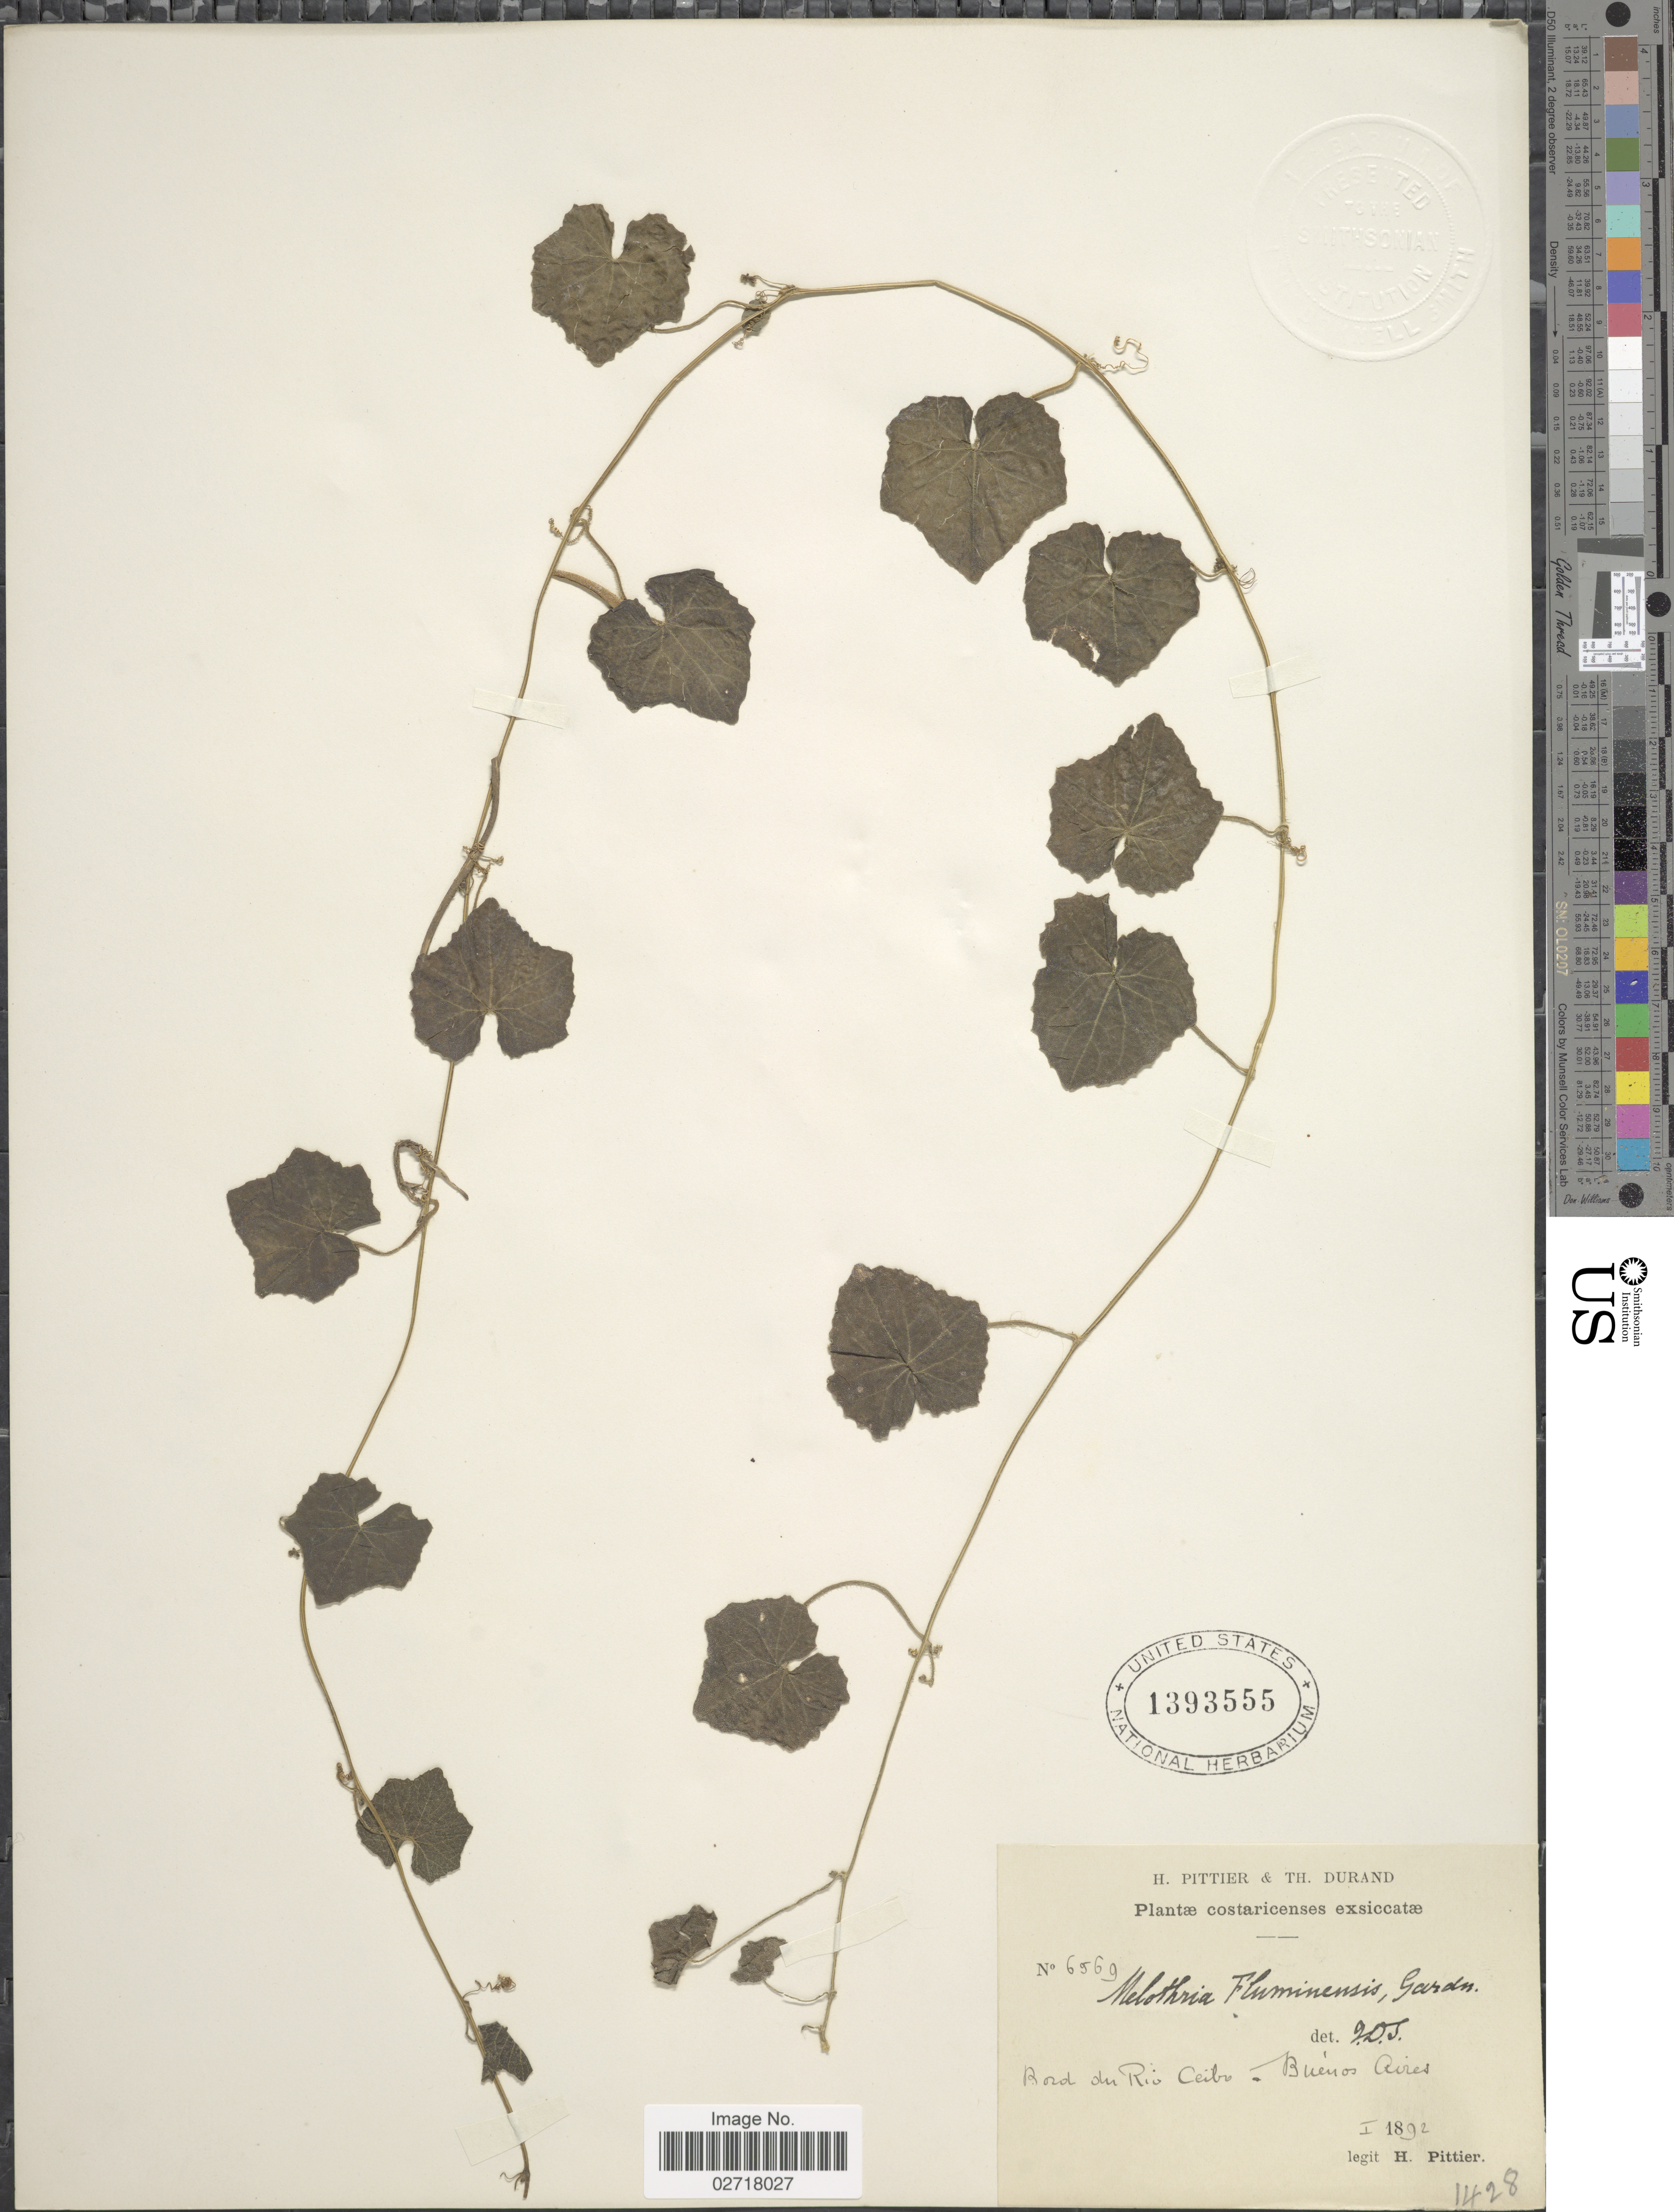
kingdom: Plantae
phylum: Tracheophyta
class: Magnoliopsida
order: Cucurbitales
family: Cucurbitaceae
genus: Melothria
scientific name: Melothria pendula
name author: L.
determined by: U.S. National Herbarium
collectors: H. F. Pittier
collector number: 6569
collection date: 1892-01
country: Costa Rica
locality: Bord du Rio Ceibo - Buenos Aires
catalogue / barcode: US 1393555